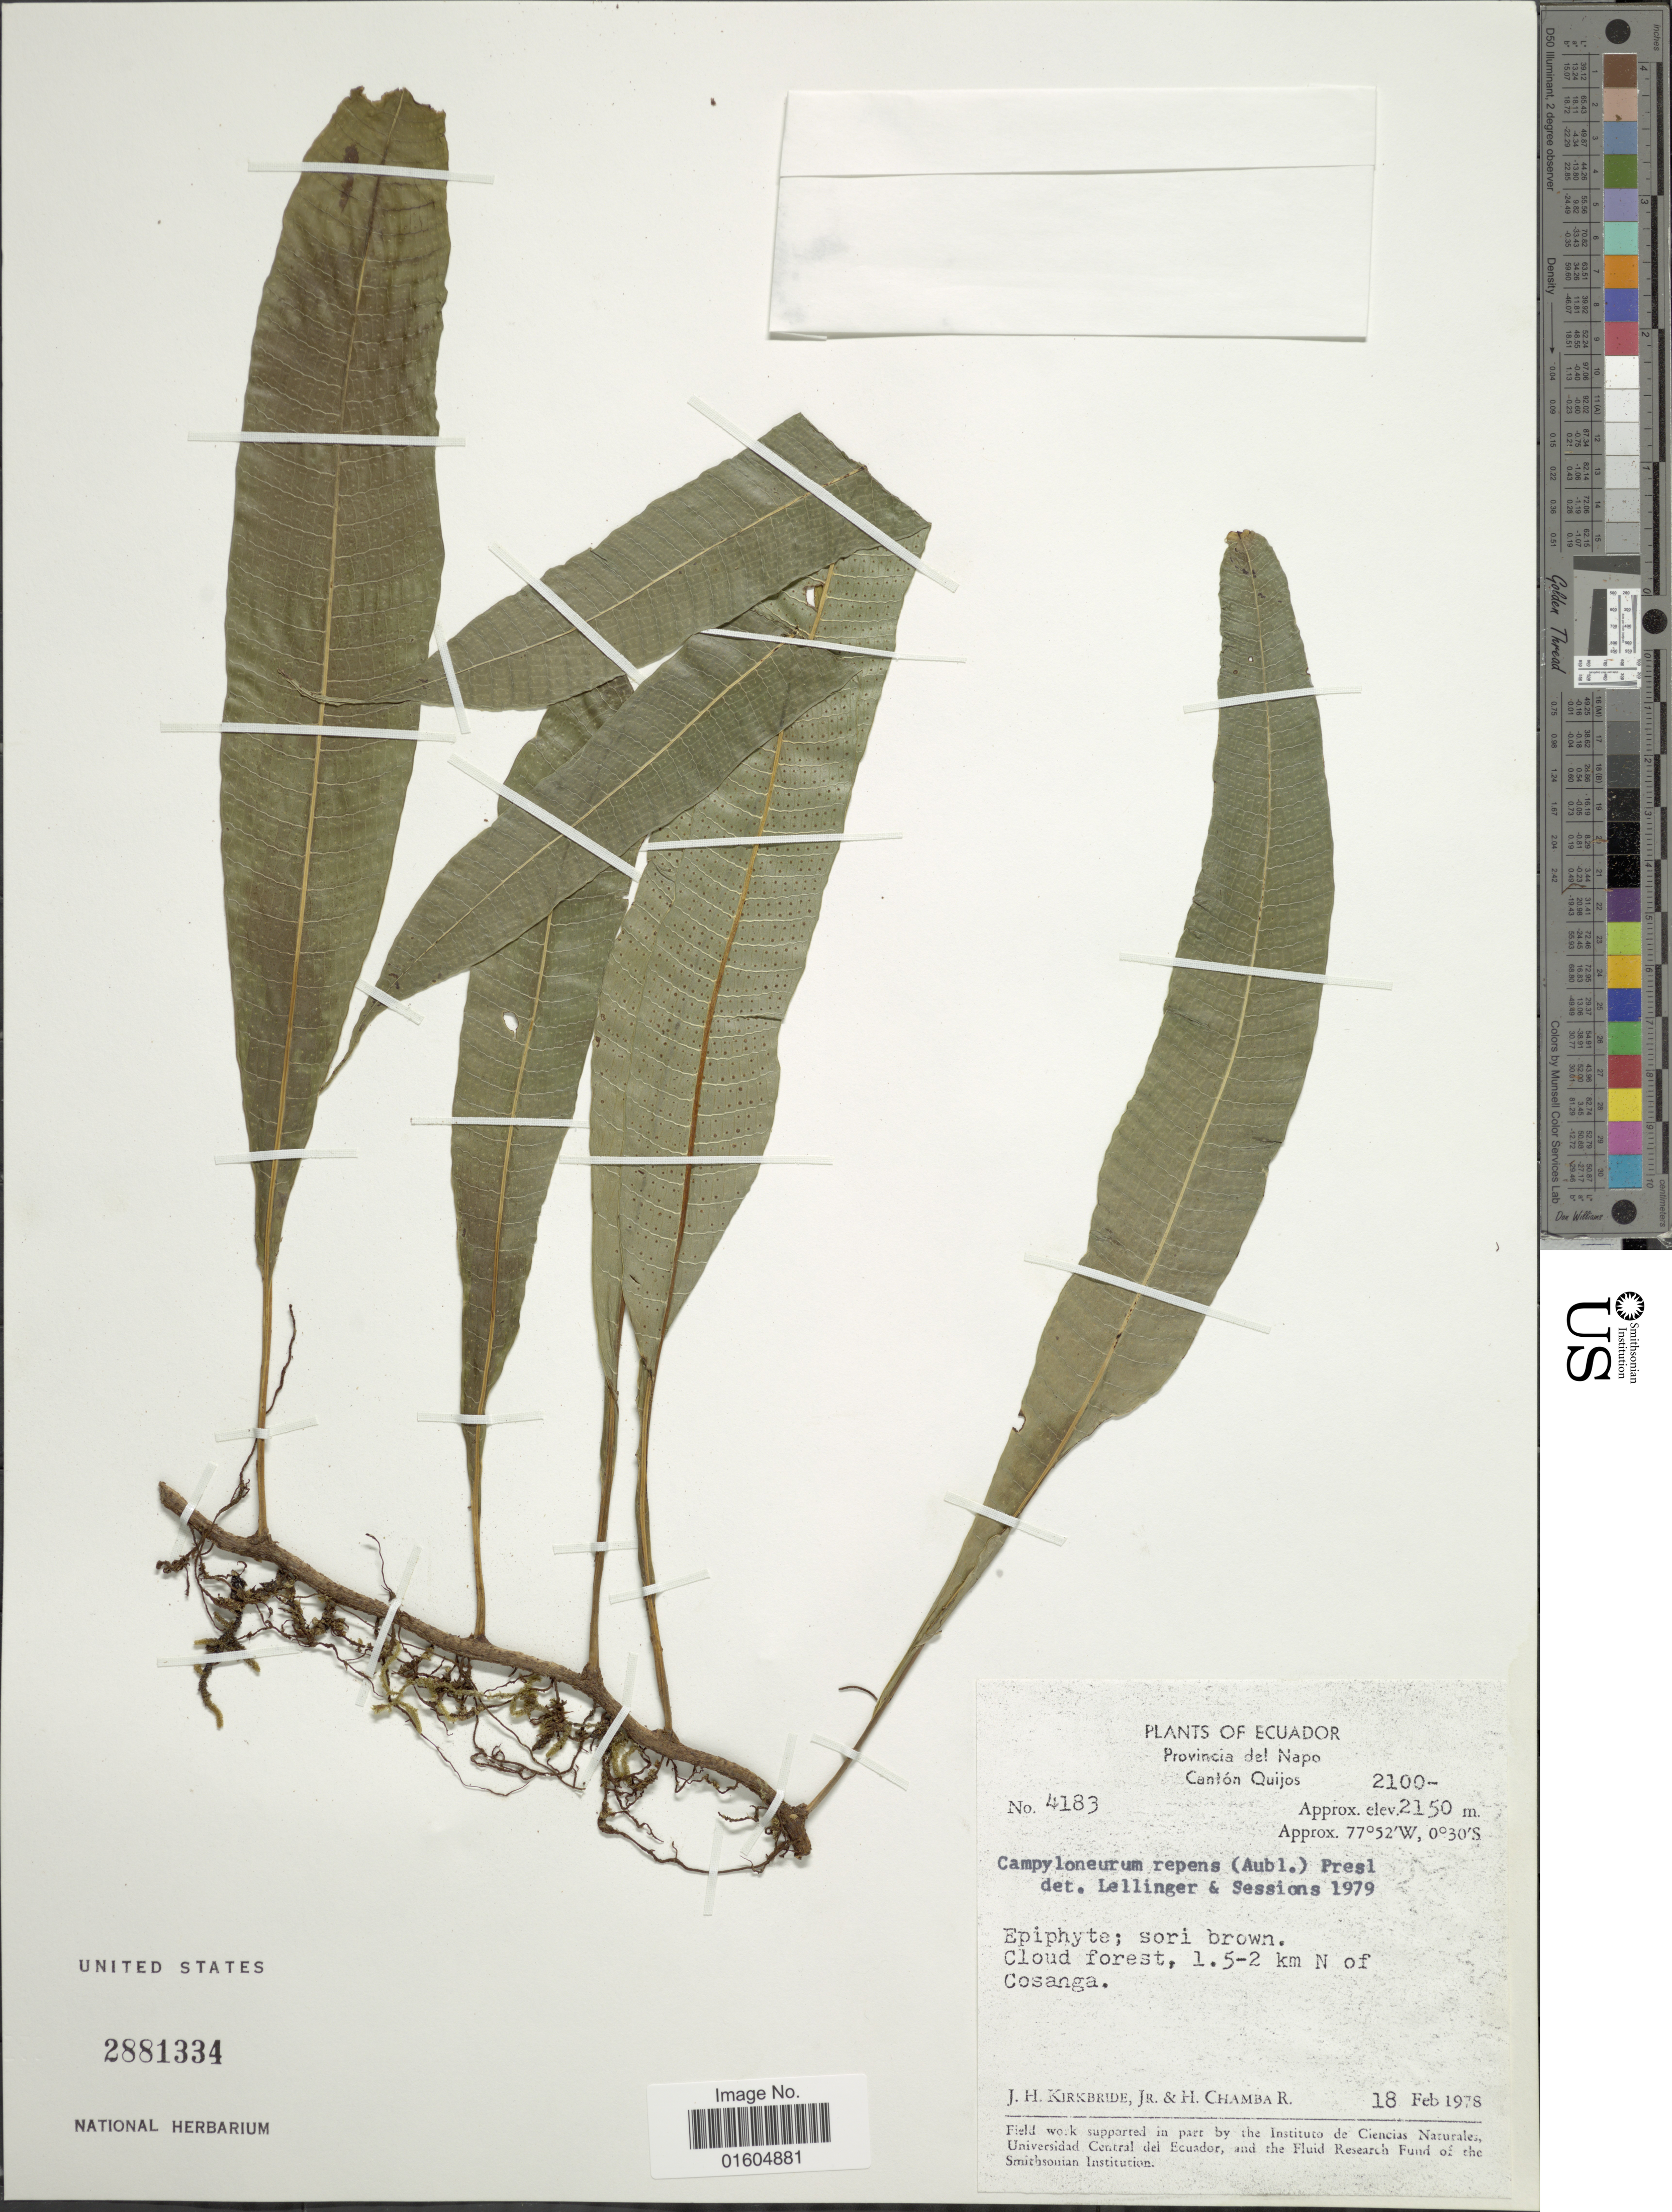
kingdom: Plantae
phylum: Tracheophyta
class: Polypodiopsida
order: Polypodiales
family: Polypodiaceae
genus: Campyloneurum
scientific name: Campyloneurum repens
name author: (Aubl.) C. Presl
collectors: J. H. Kirkbride & H. Chamba-R.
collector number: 4183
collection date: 1978-02-18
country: Ecuador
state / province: Napo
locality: Ecuador. Provincia del Napo. Canton Quijos. Cloud forest, 1.5-2 km N of Cosanga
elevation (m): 2100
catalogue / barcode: US 2881334